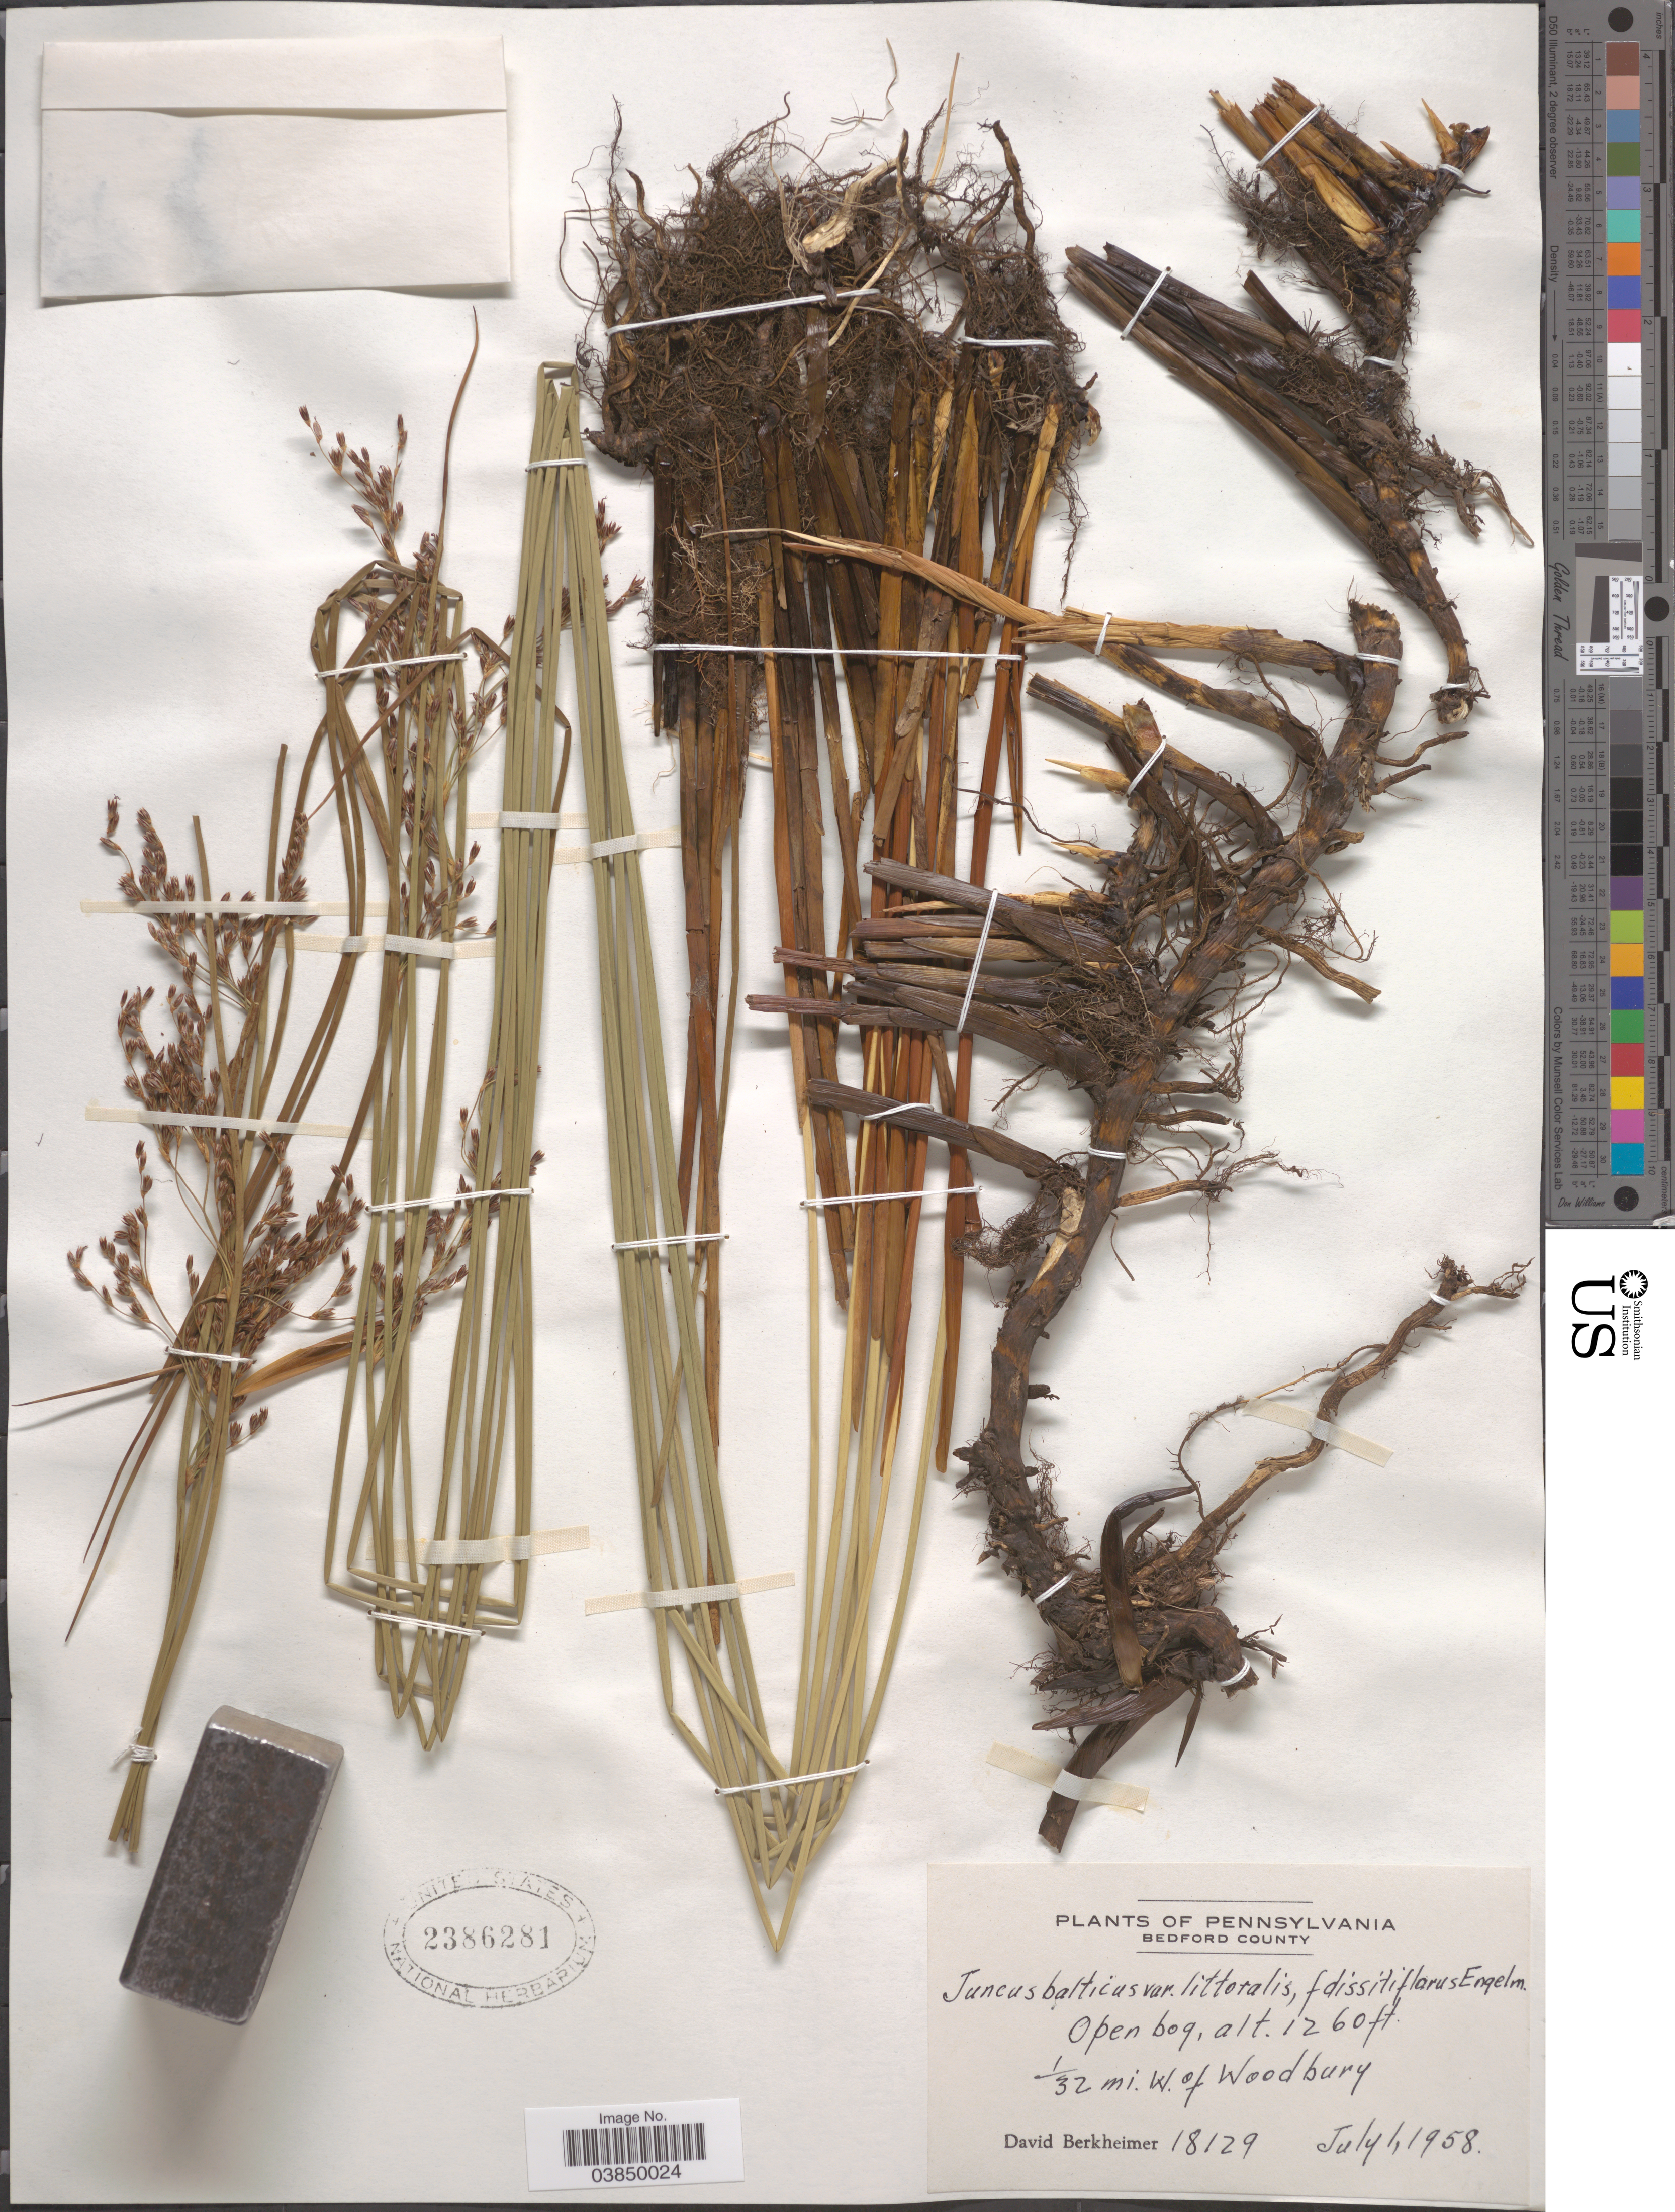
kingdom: Plantae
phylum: Tracheophyta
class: Liliopsida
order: Poales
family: Juncaceae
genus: Juncus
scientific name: Juncus balticus var. littoralis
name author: Engelm.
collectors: D. Berkheimer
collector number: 18129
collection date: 1958-07-01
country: United States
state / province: Pennsylvania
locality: Bedford County. 1/32 mi. W. of Woodbury.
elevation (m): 384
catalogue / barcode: US 2386281